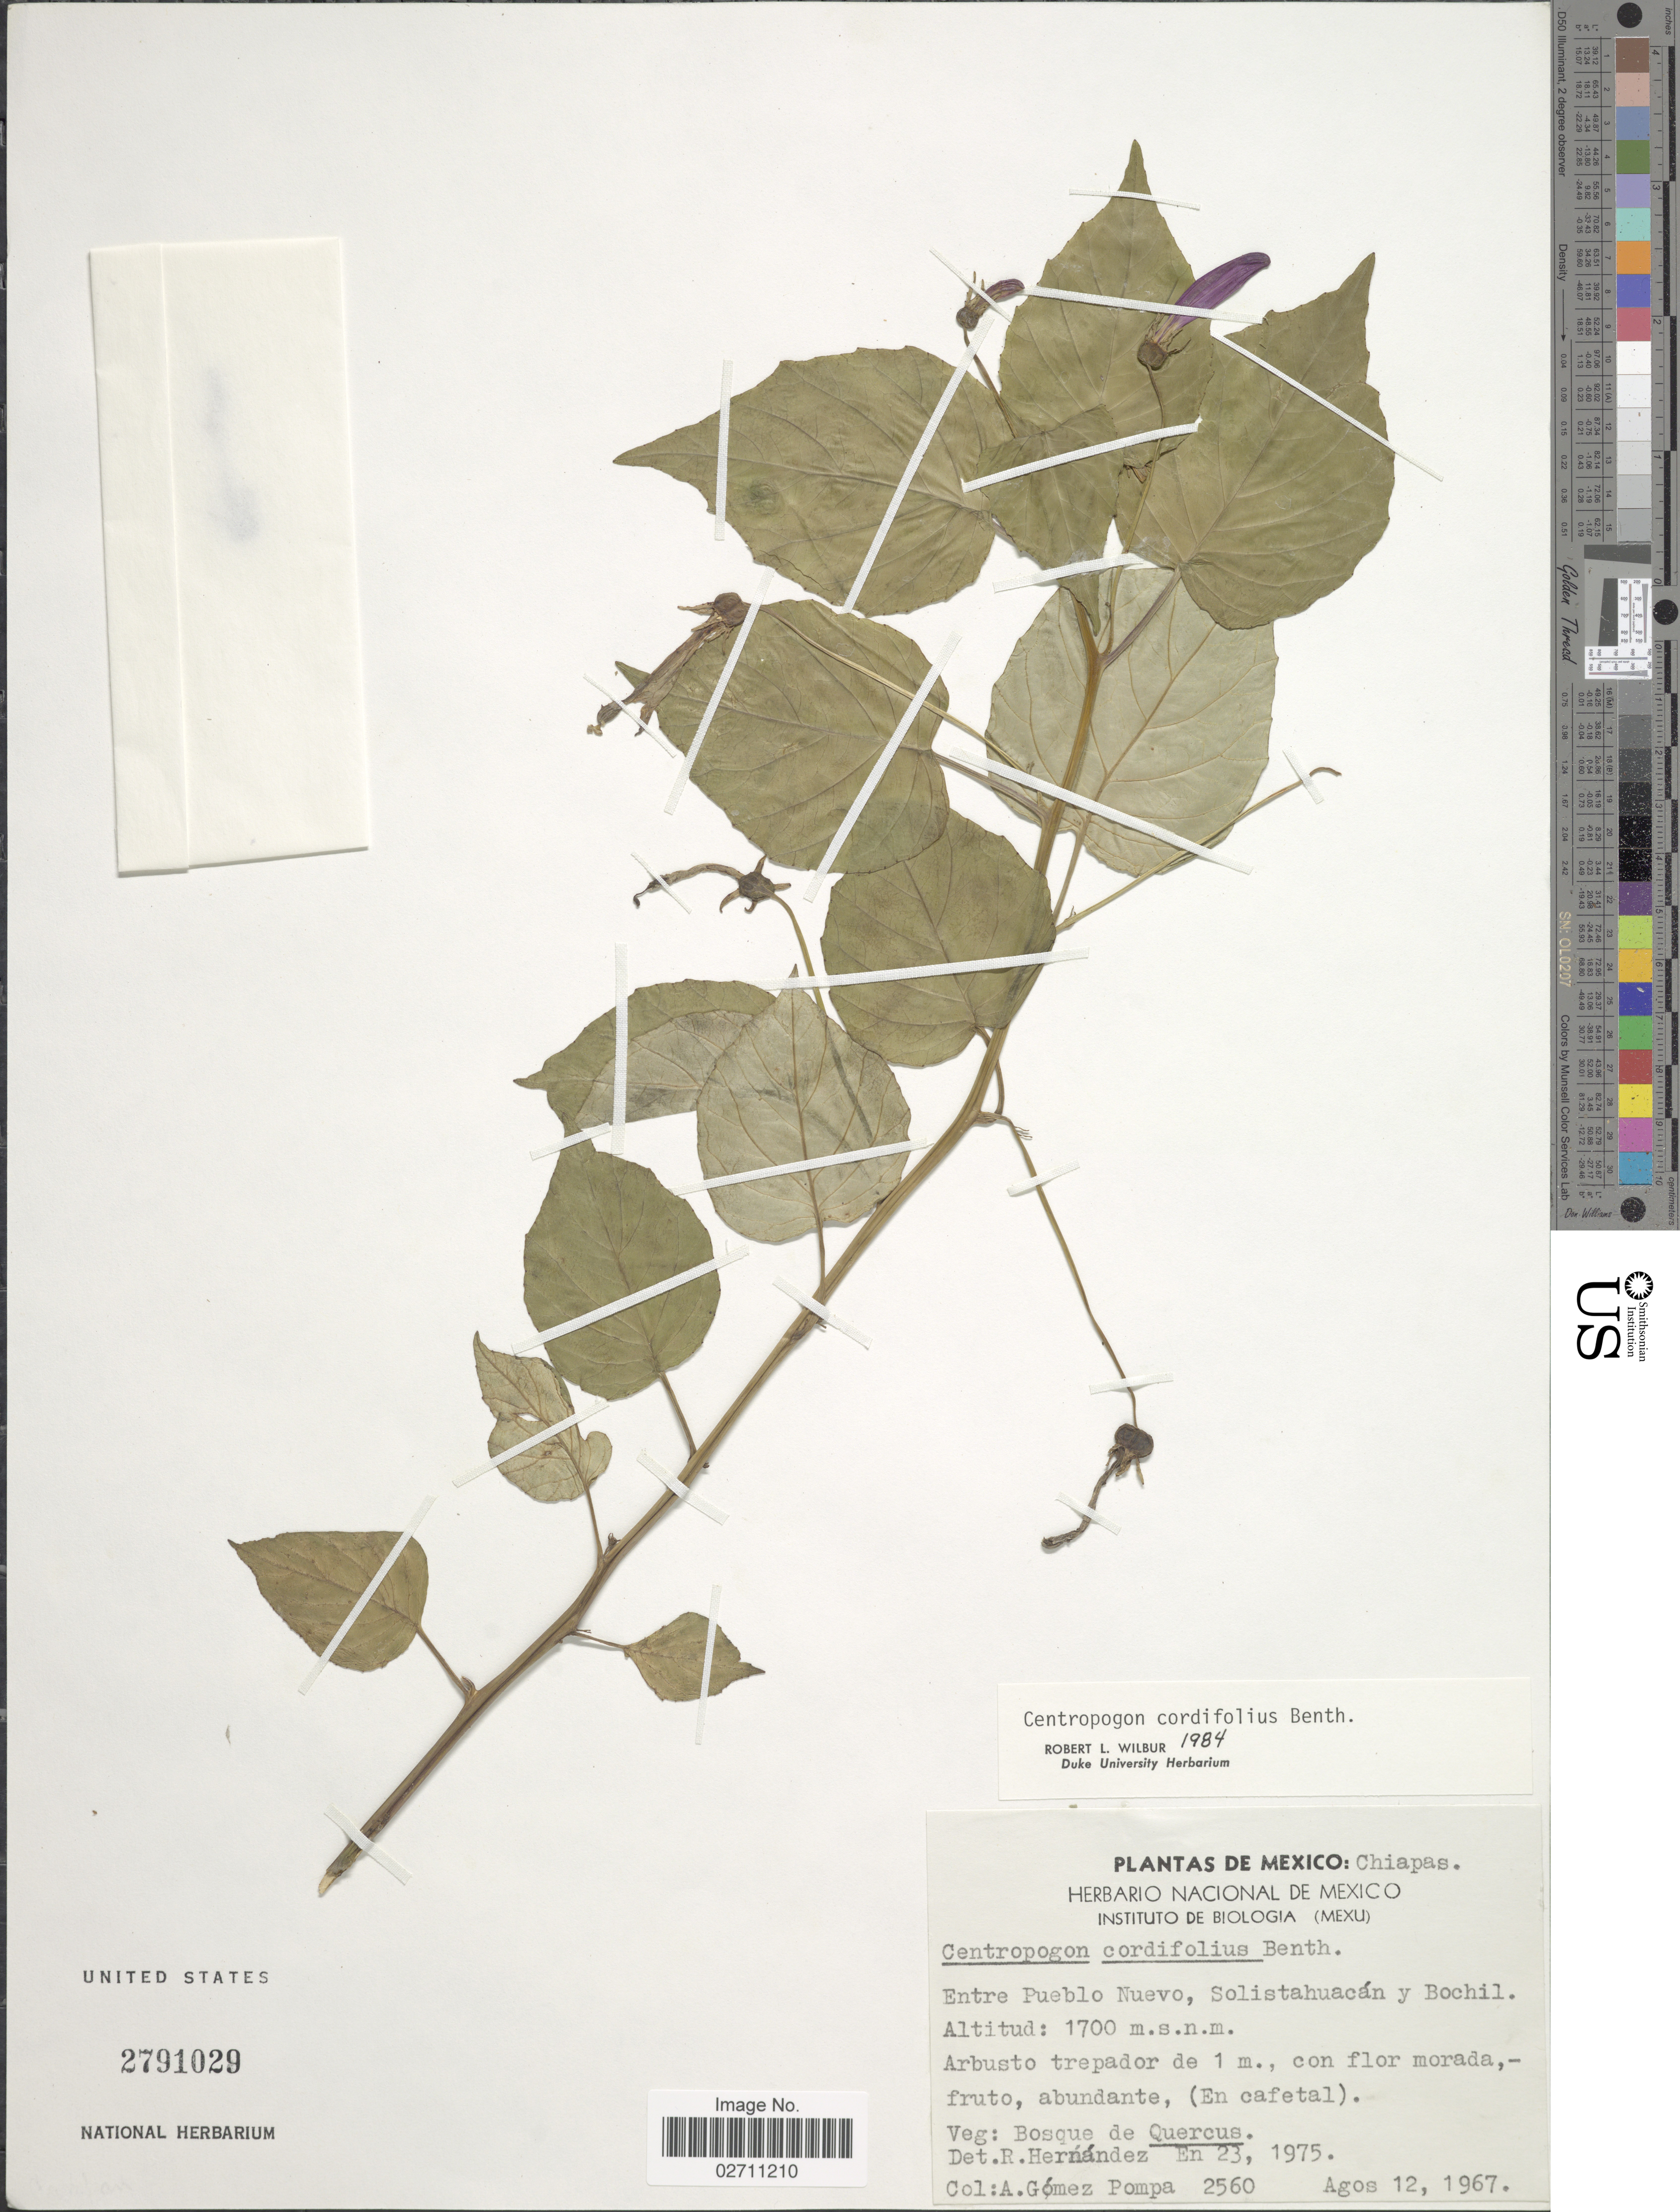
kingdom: Plantae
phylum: Tracheophyta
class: Magnoliopsida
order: Asterales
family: Campanulaceae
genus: Centropogon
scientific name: Centropogon cordifolius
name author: Benth.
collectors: A. Gómez Pompa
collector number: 2560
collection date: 1967-08-12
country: Mexico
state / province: Chiapas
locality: Entre Pueblo Nuevo, Solistahuacan y Bochil.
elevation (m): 1700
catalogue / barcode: US 2791029